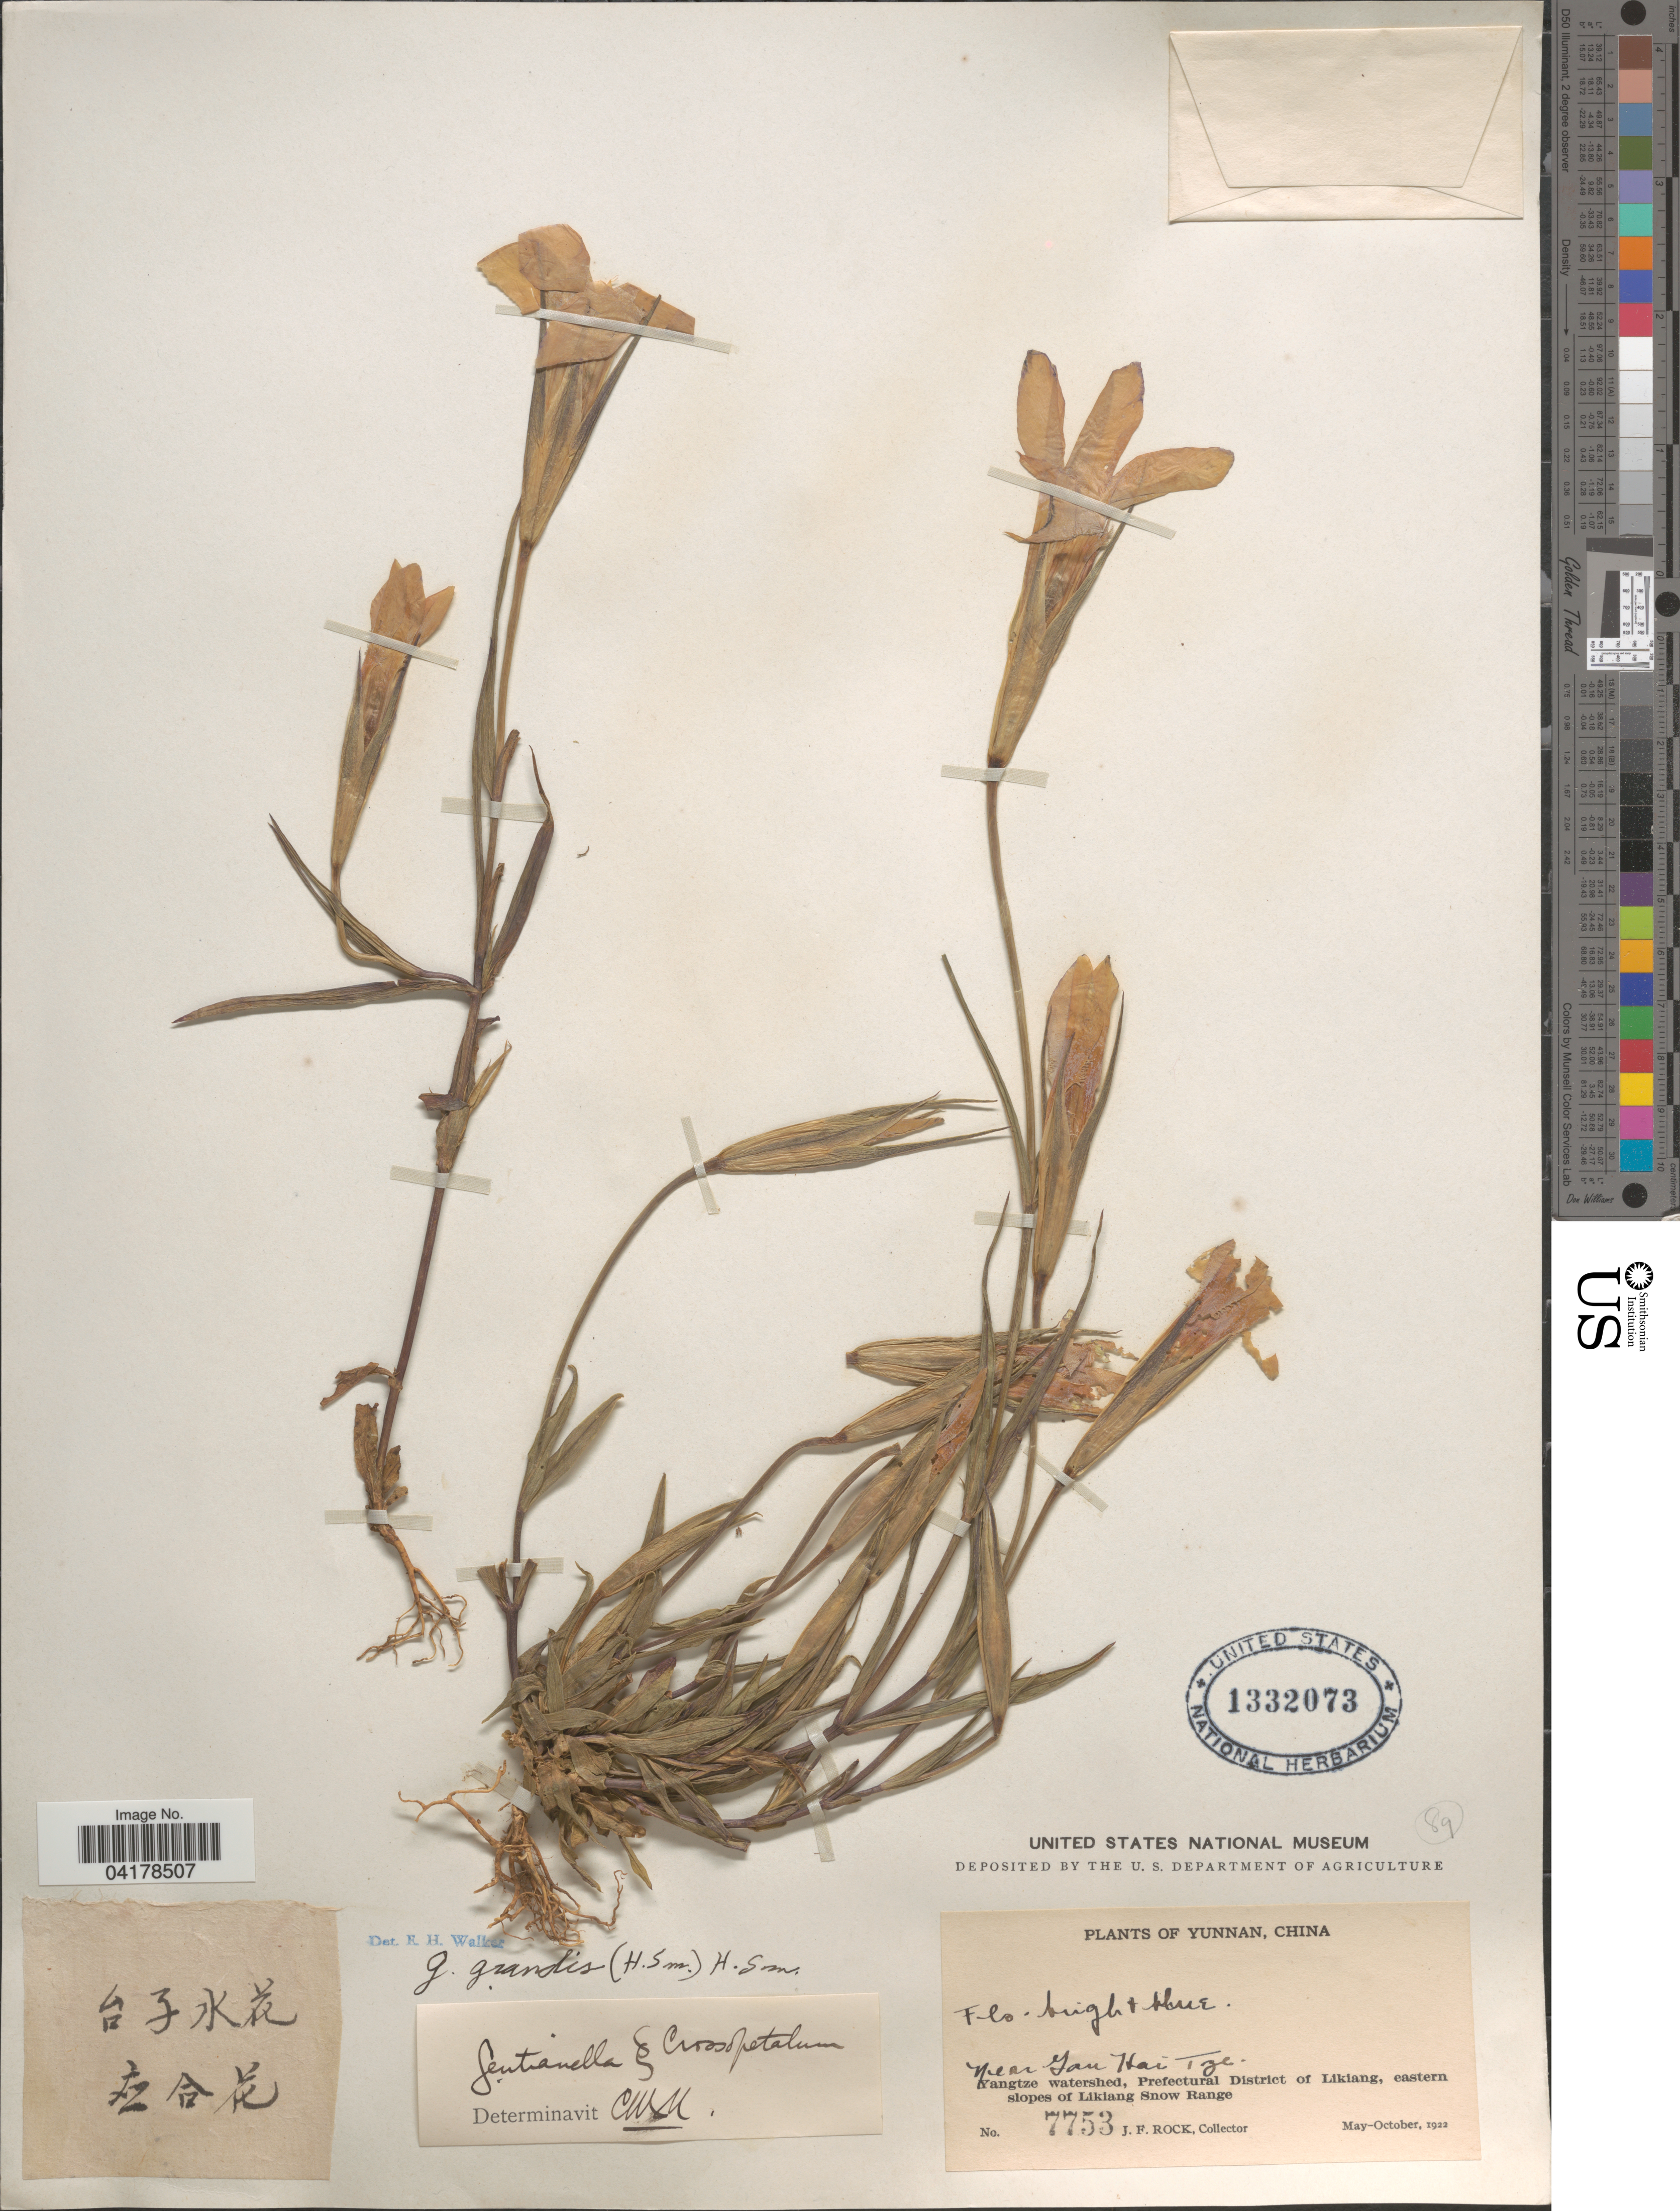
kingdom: Plantae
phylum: Tracheophyta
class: Magnoliopsida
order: Gentianales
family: Gentianaceae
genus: Gentianella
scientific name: Gentianella grandis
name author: Harry Sm.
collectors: J. Rock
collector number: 7753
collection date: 1922-05/1922-10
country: China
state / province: Yunnan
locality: Near Yan Hai Tze. Yangtze watershed, Prefectural District of Likiang, eastern slopes of Likiang Snow Range.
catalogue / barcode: US 1332073